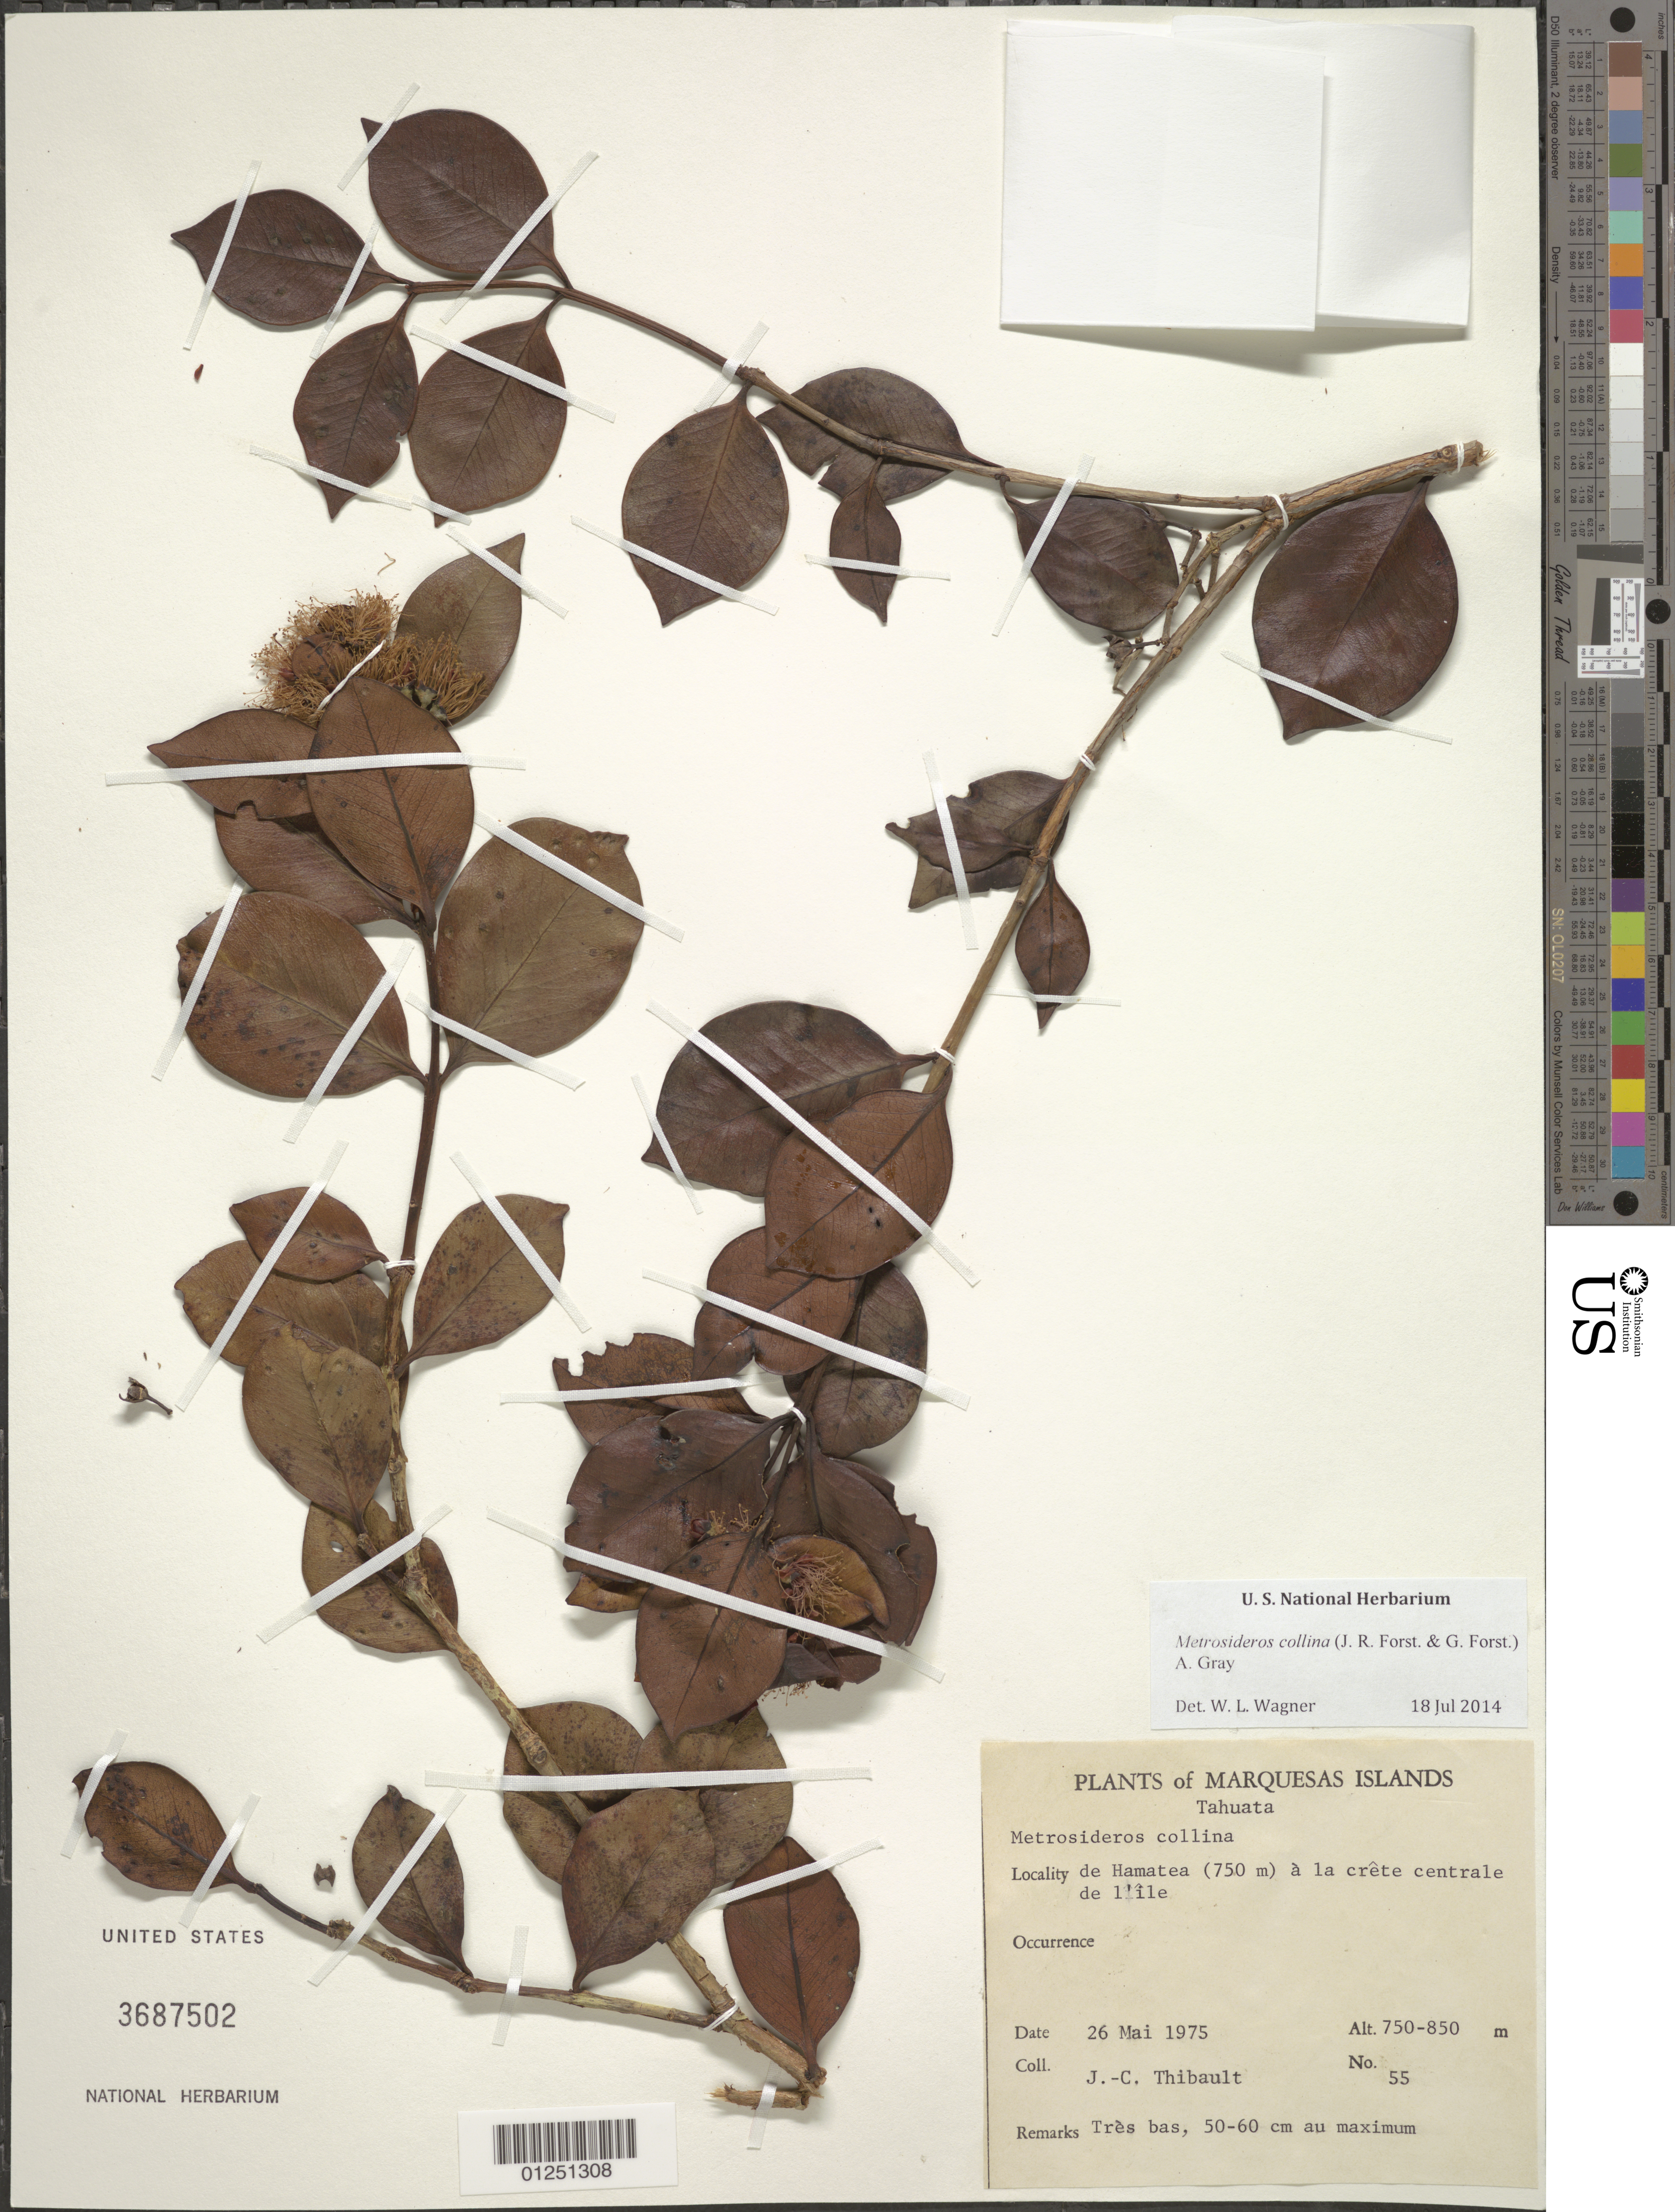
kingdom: Plantae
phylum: Tracheophyta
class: Magnoliopsida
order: Myrtales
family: Myrtaceae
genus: Metrosideros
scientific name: Metrosideros collina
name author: (J.R. Forst. & G. Forst.) A. Gray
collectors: J. Thibault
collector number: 55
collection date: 1975-03-26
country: French Polynesia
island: Tahuata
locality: de Hamatea à la crête centrale de l'île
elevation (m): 750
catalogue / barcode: US 3687502